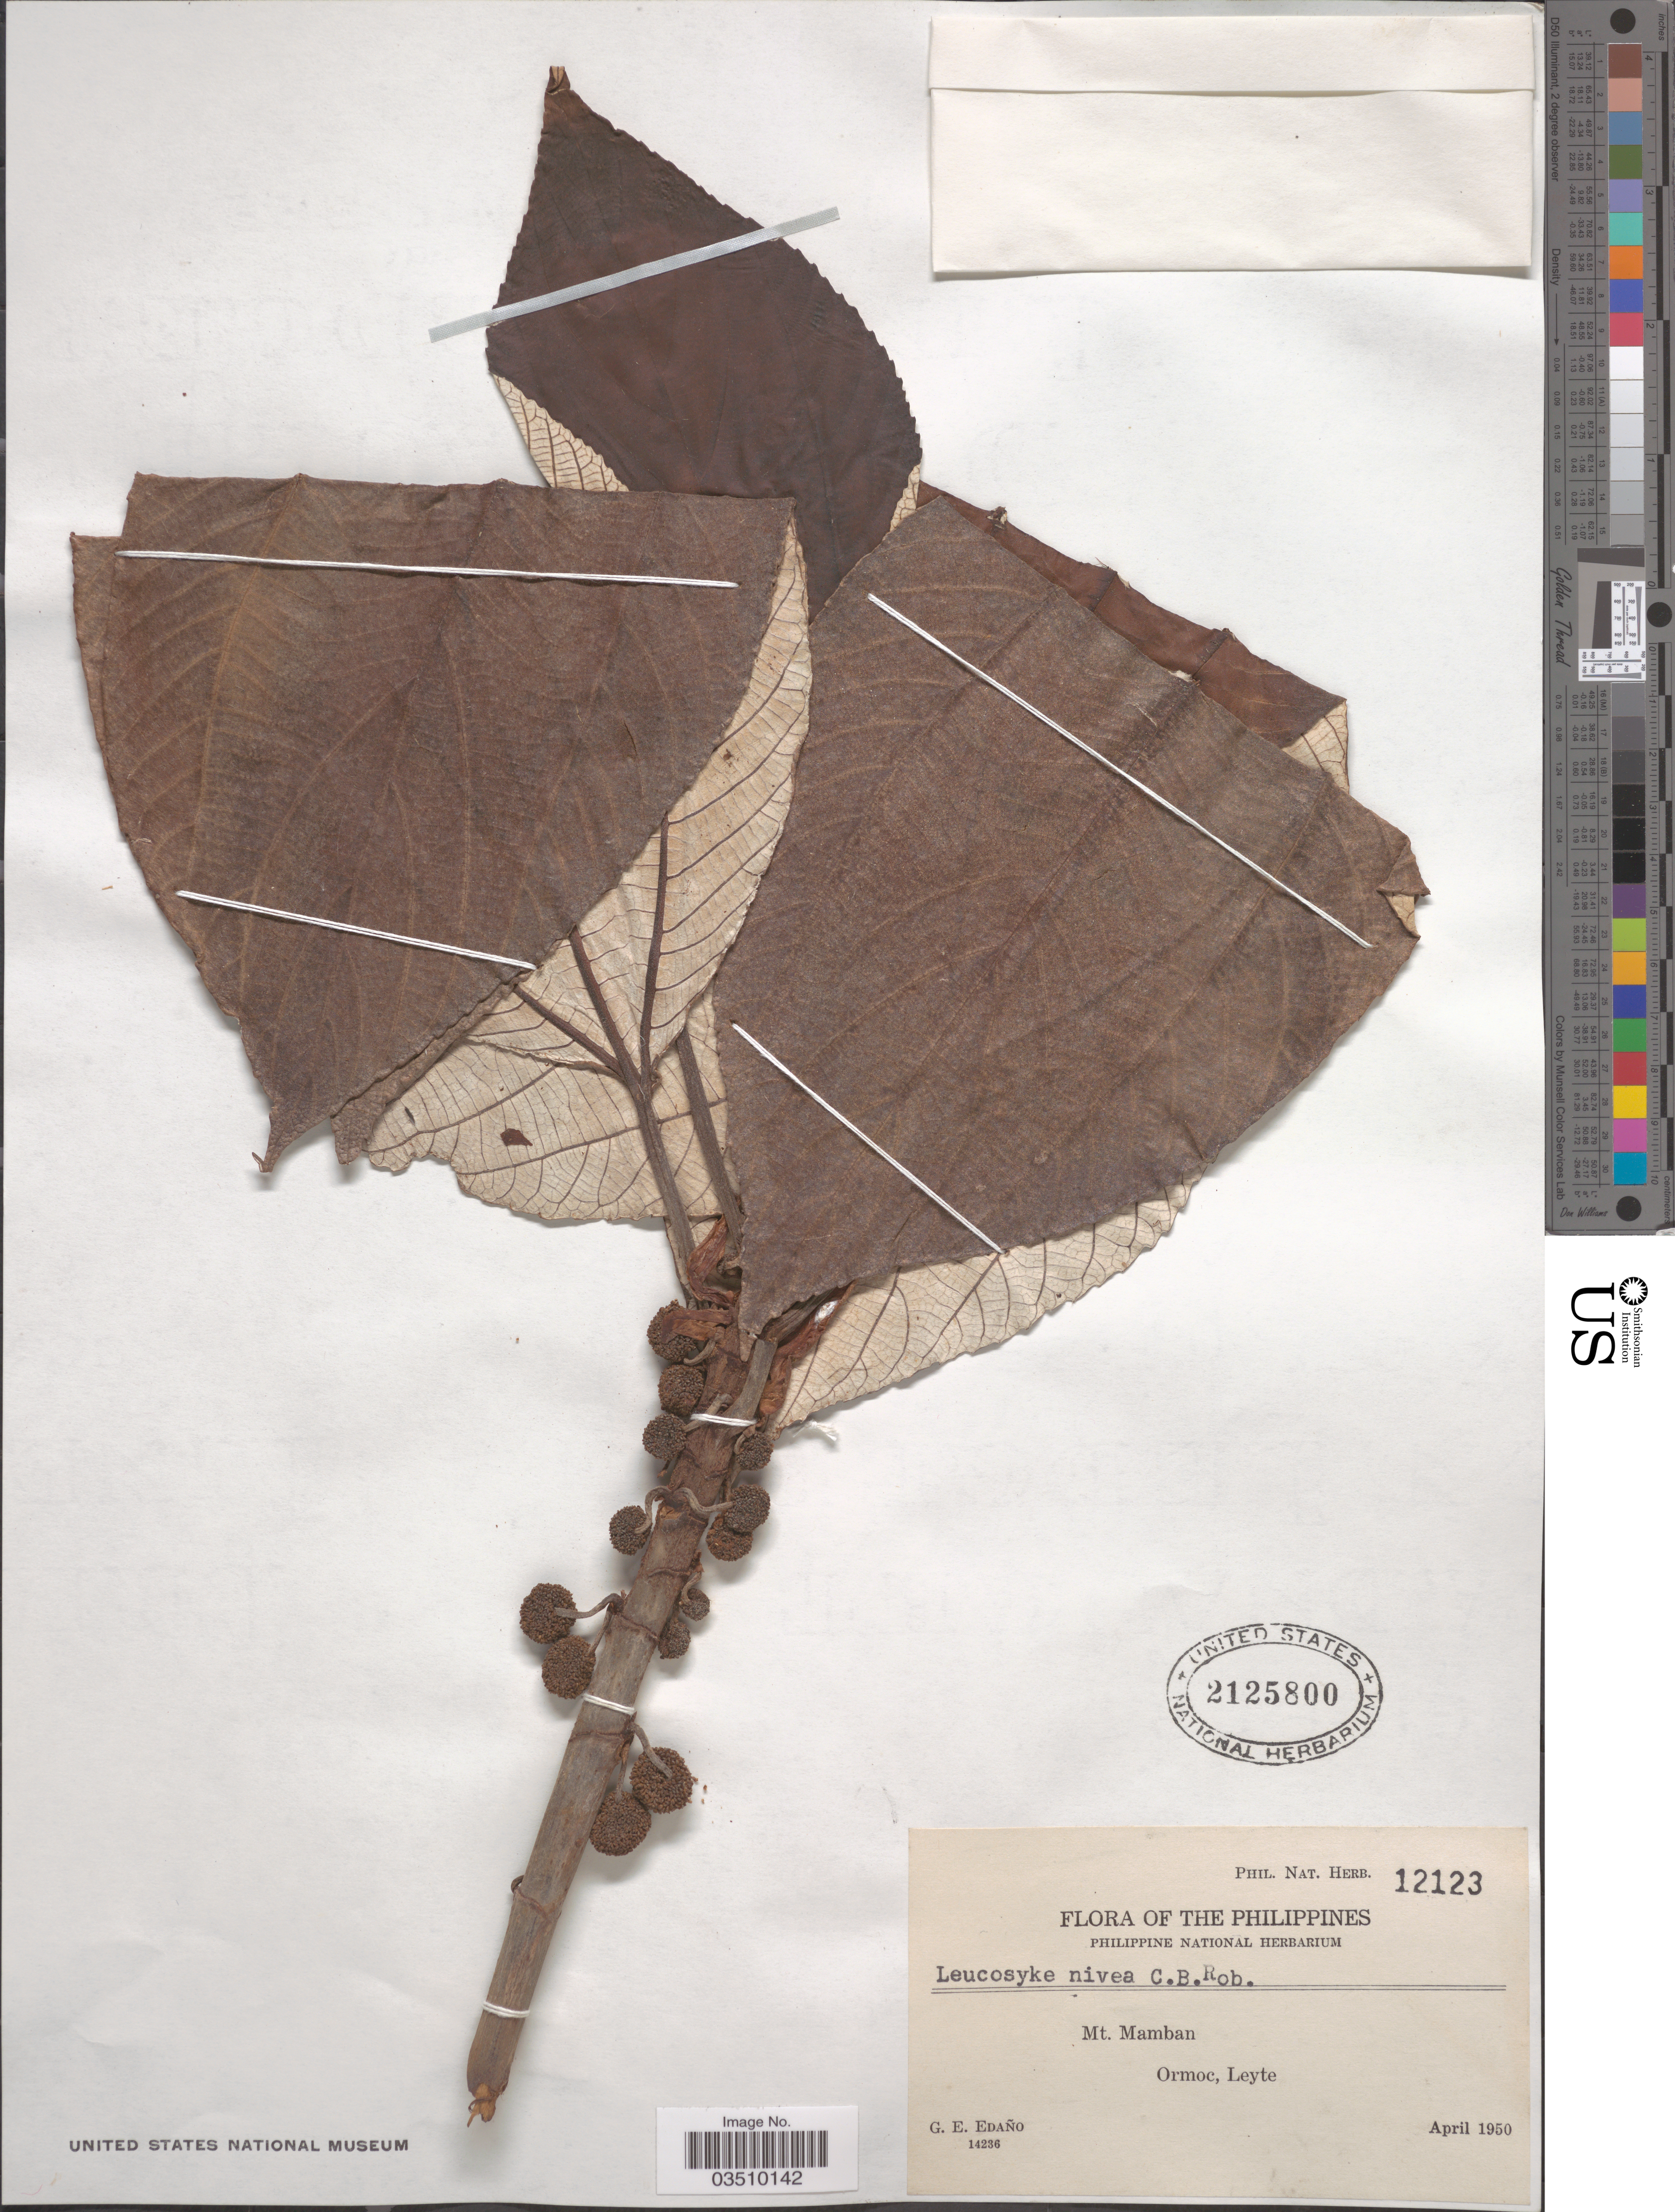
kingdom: Plantae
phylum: Tracheophyta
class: Magnoliopsida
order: Rosales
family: Urticaceae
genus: Leucosyke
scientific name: Leucosyke nivea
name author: C.B. Rob.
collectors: G. E. Edaño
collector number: Phil. Nat. Herb. 12123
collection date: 1950-04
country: Philippines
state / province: Eastern Visayas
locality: Mt. Mamban. Ormoc, Leyte.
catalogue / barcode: US 2125800